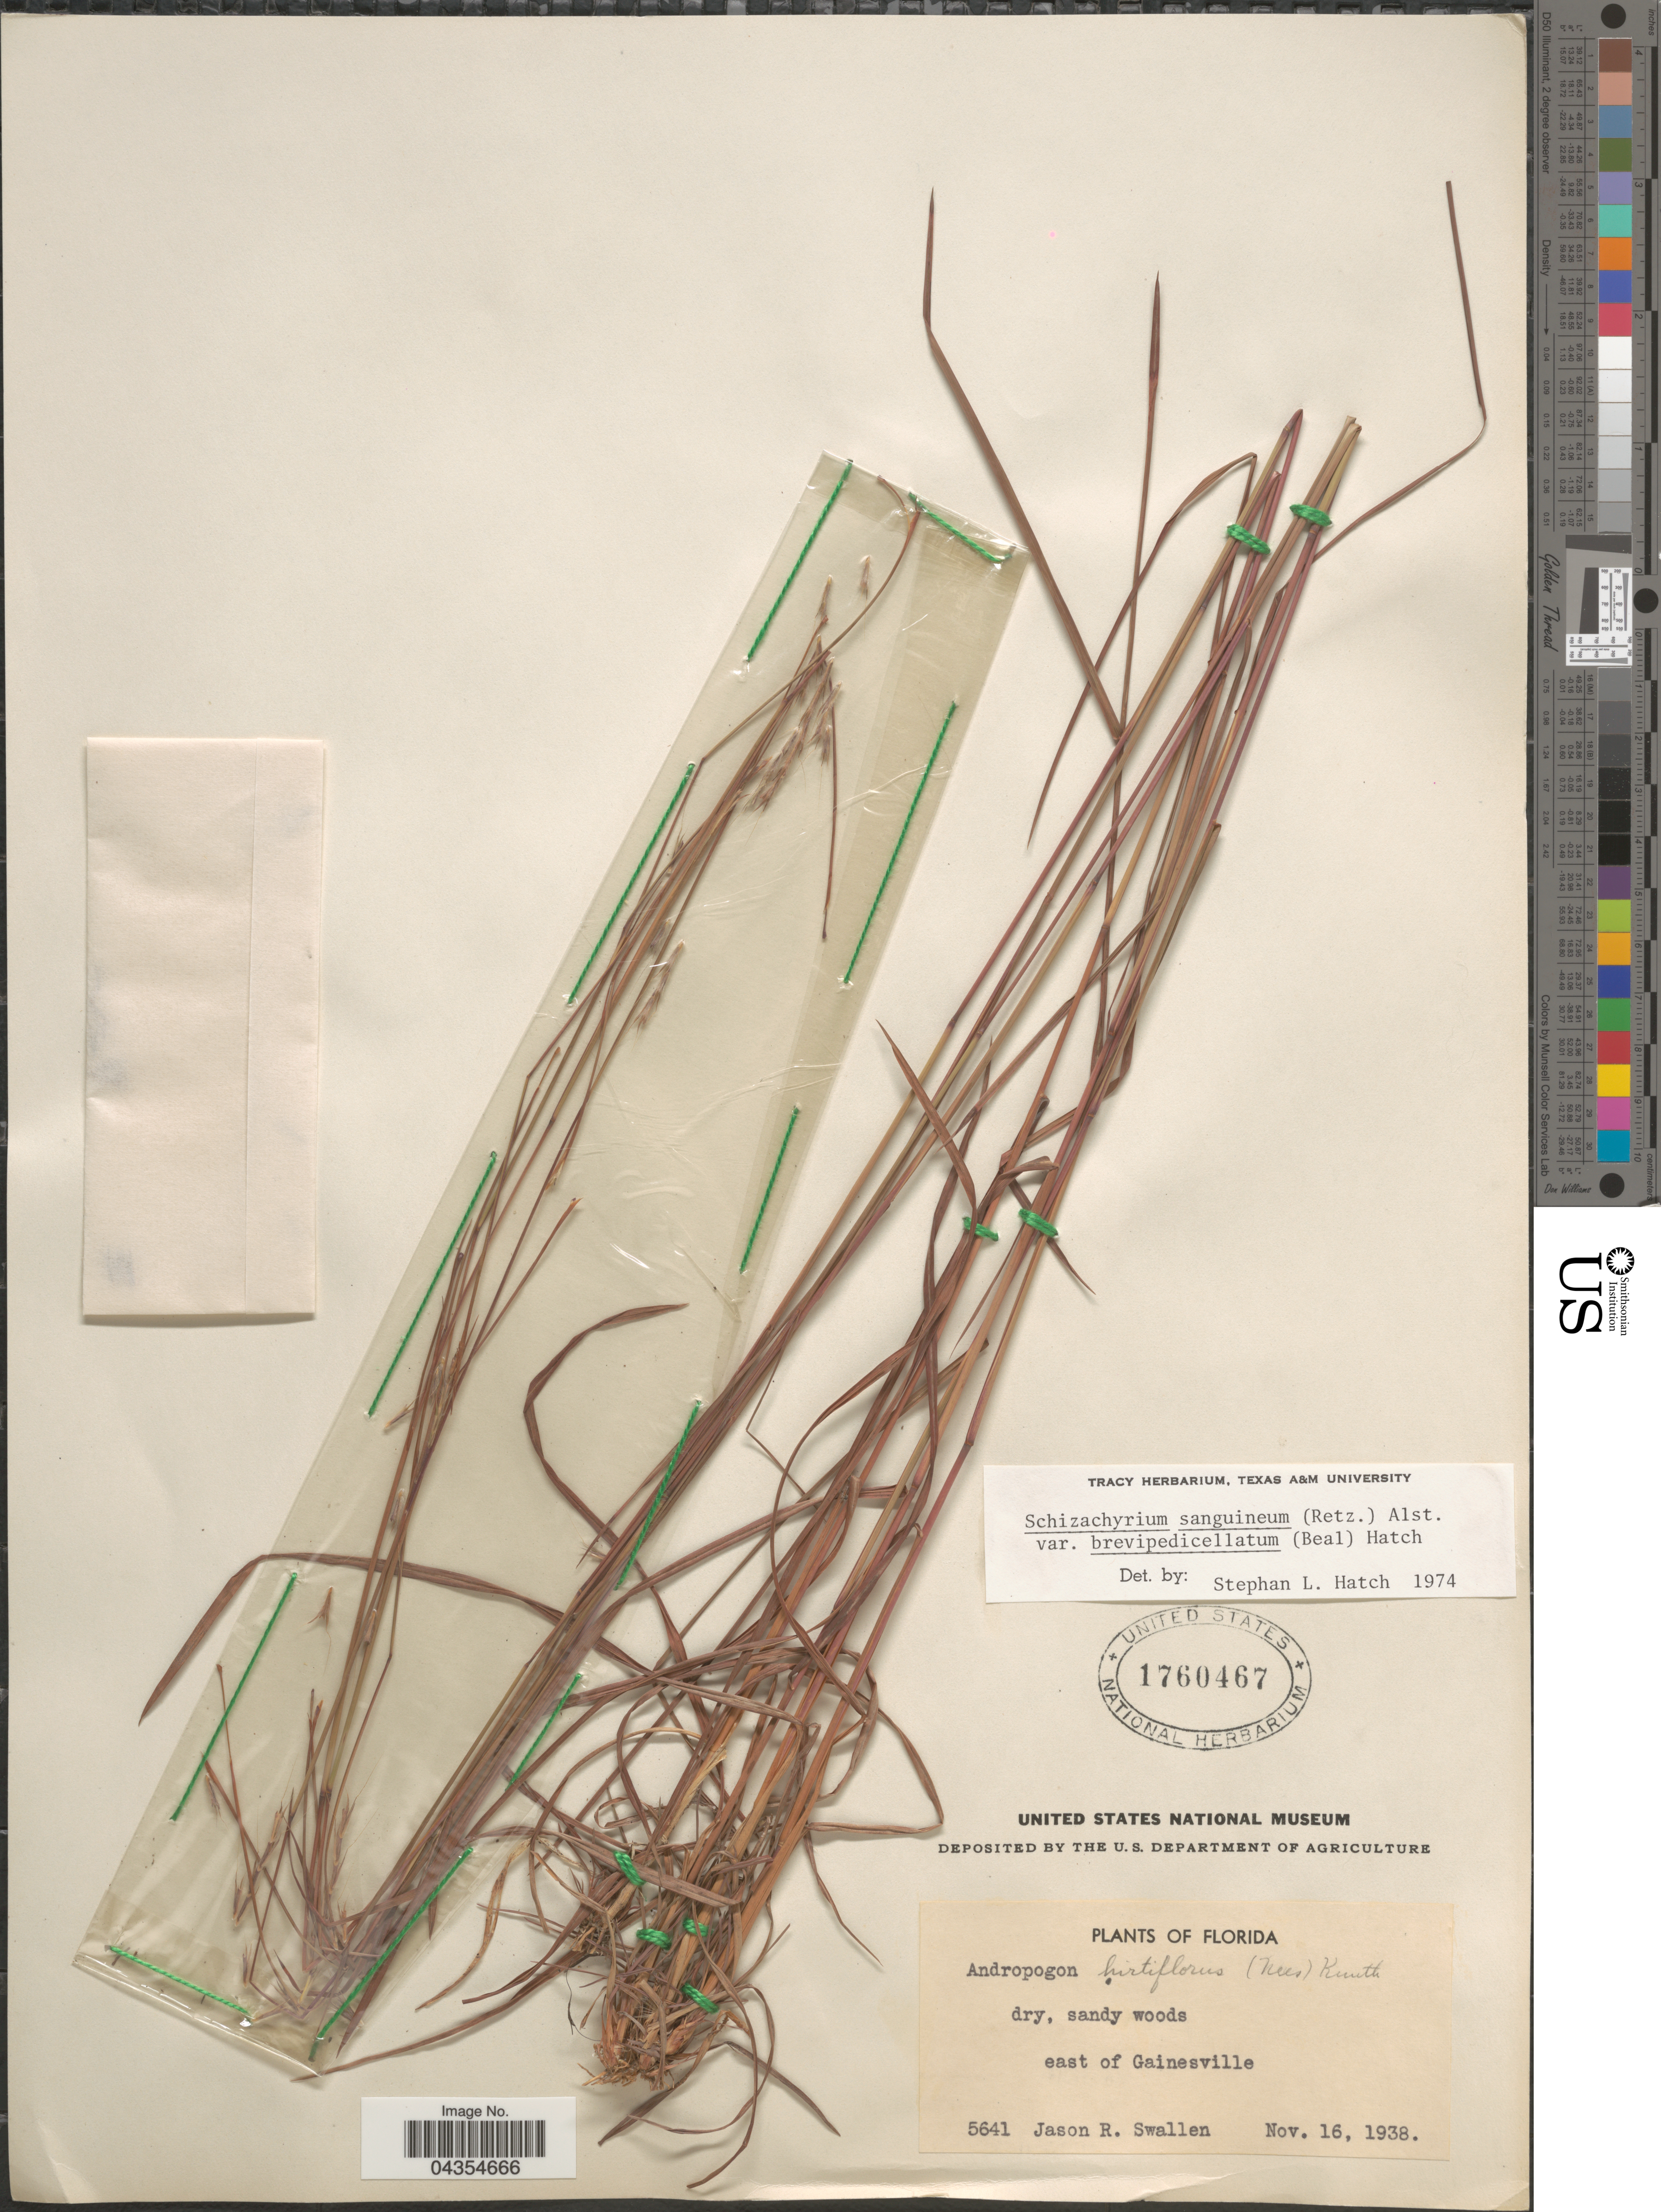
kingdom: Plantae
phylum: Tracheophyta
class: Liliopsida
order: Poales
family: Poaceae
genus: Schizachyrium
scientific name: Schizachyrium sanguineum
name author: (Retz.) Alston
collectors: J. R. Swallen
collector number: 5641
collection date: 1938-11-16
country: United States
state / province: Florida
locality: East of Gainesville.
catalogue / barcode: US 1760467